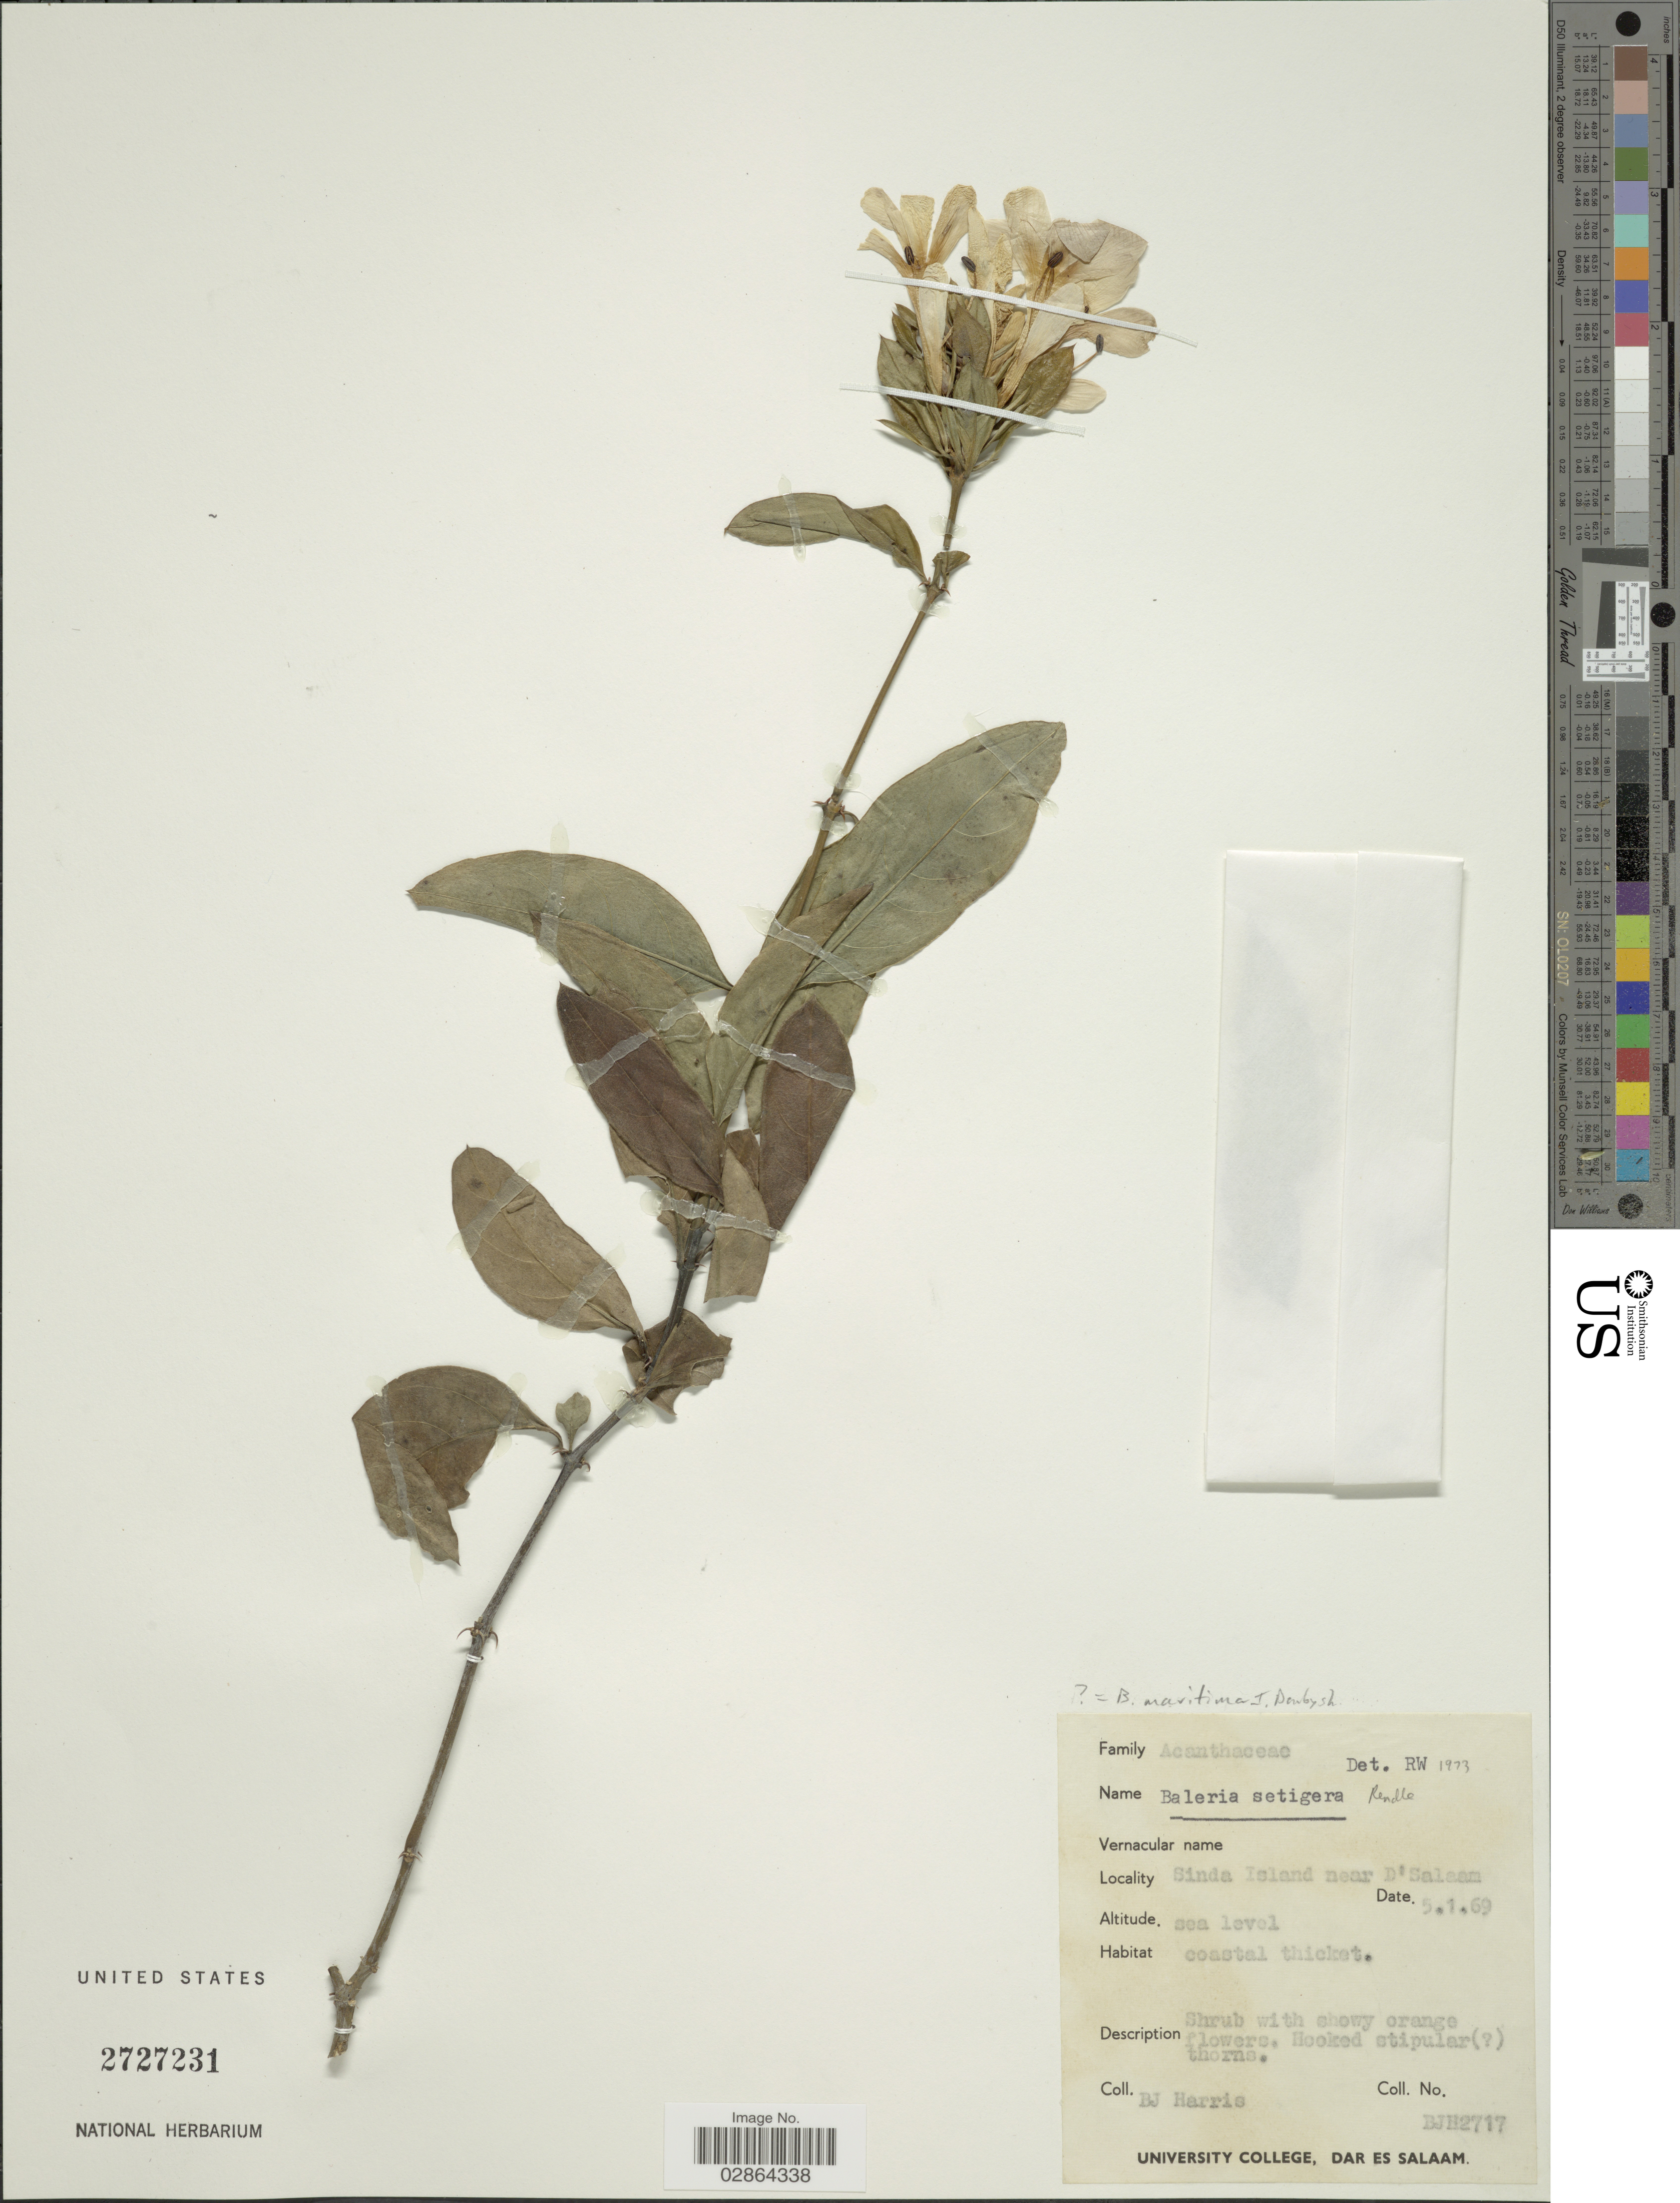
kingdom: Plantae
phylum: Tracheophyta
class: Magnoliopsida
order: Lamiales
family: Acanthaceae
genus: Barleria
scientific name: Barleria maritima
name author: I. Darbysh.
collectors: B. J. Harris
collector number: BJH2717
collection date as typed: Transcribed d/m/y: 5/1/69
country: Tanzania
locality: Sinda Island near D'Salaam.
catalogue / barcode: US 2727231